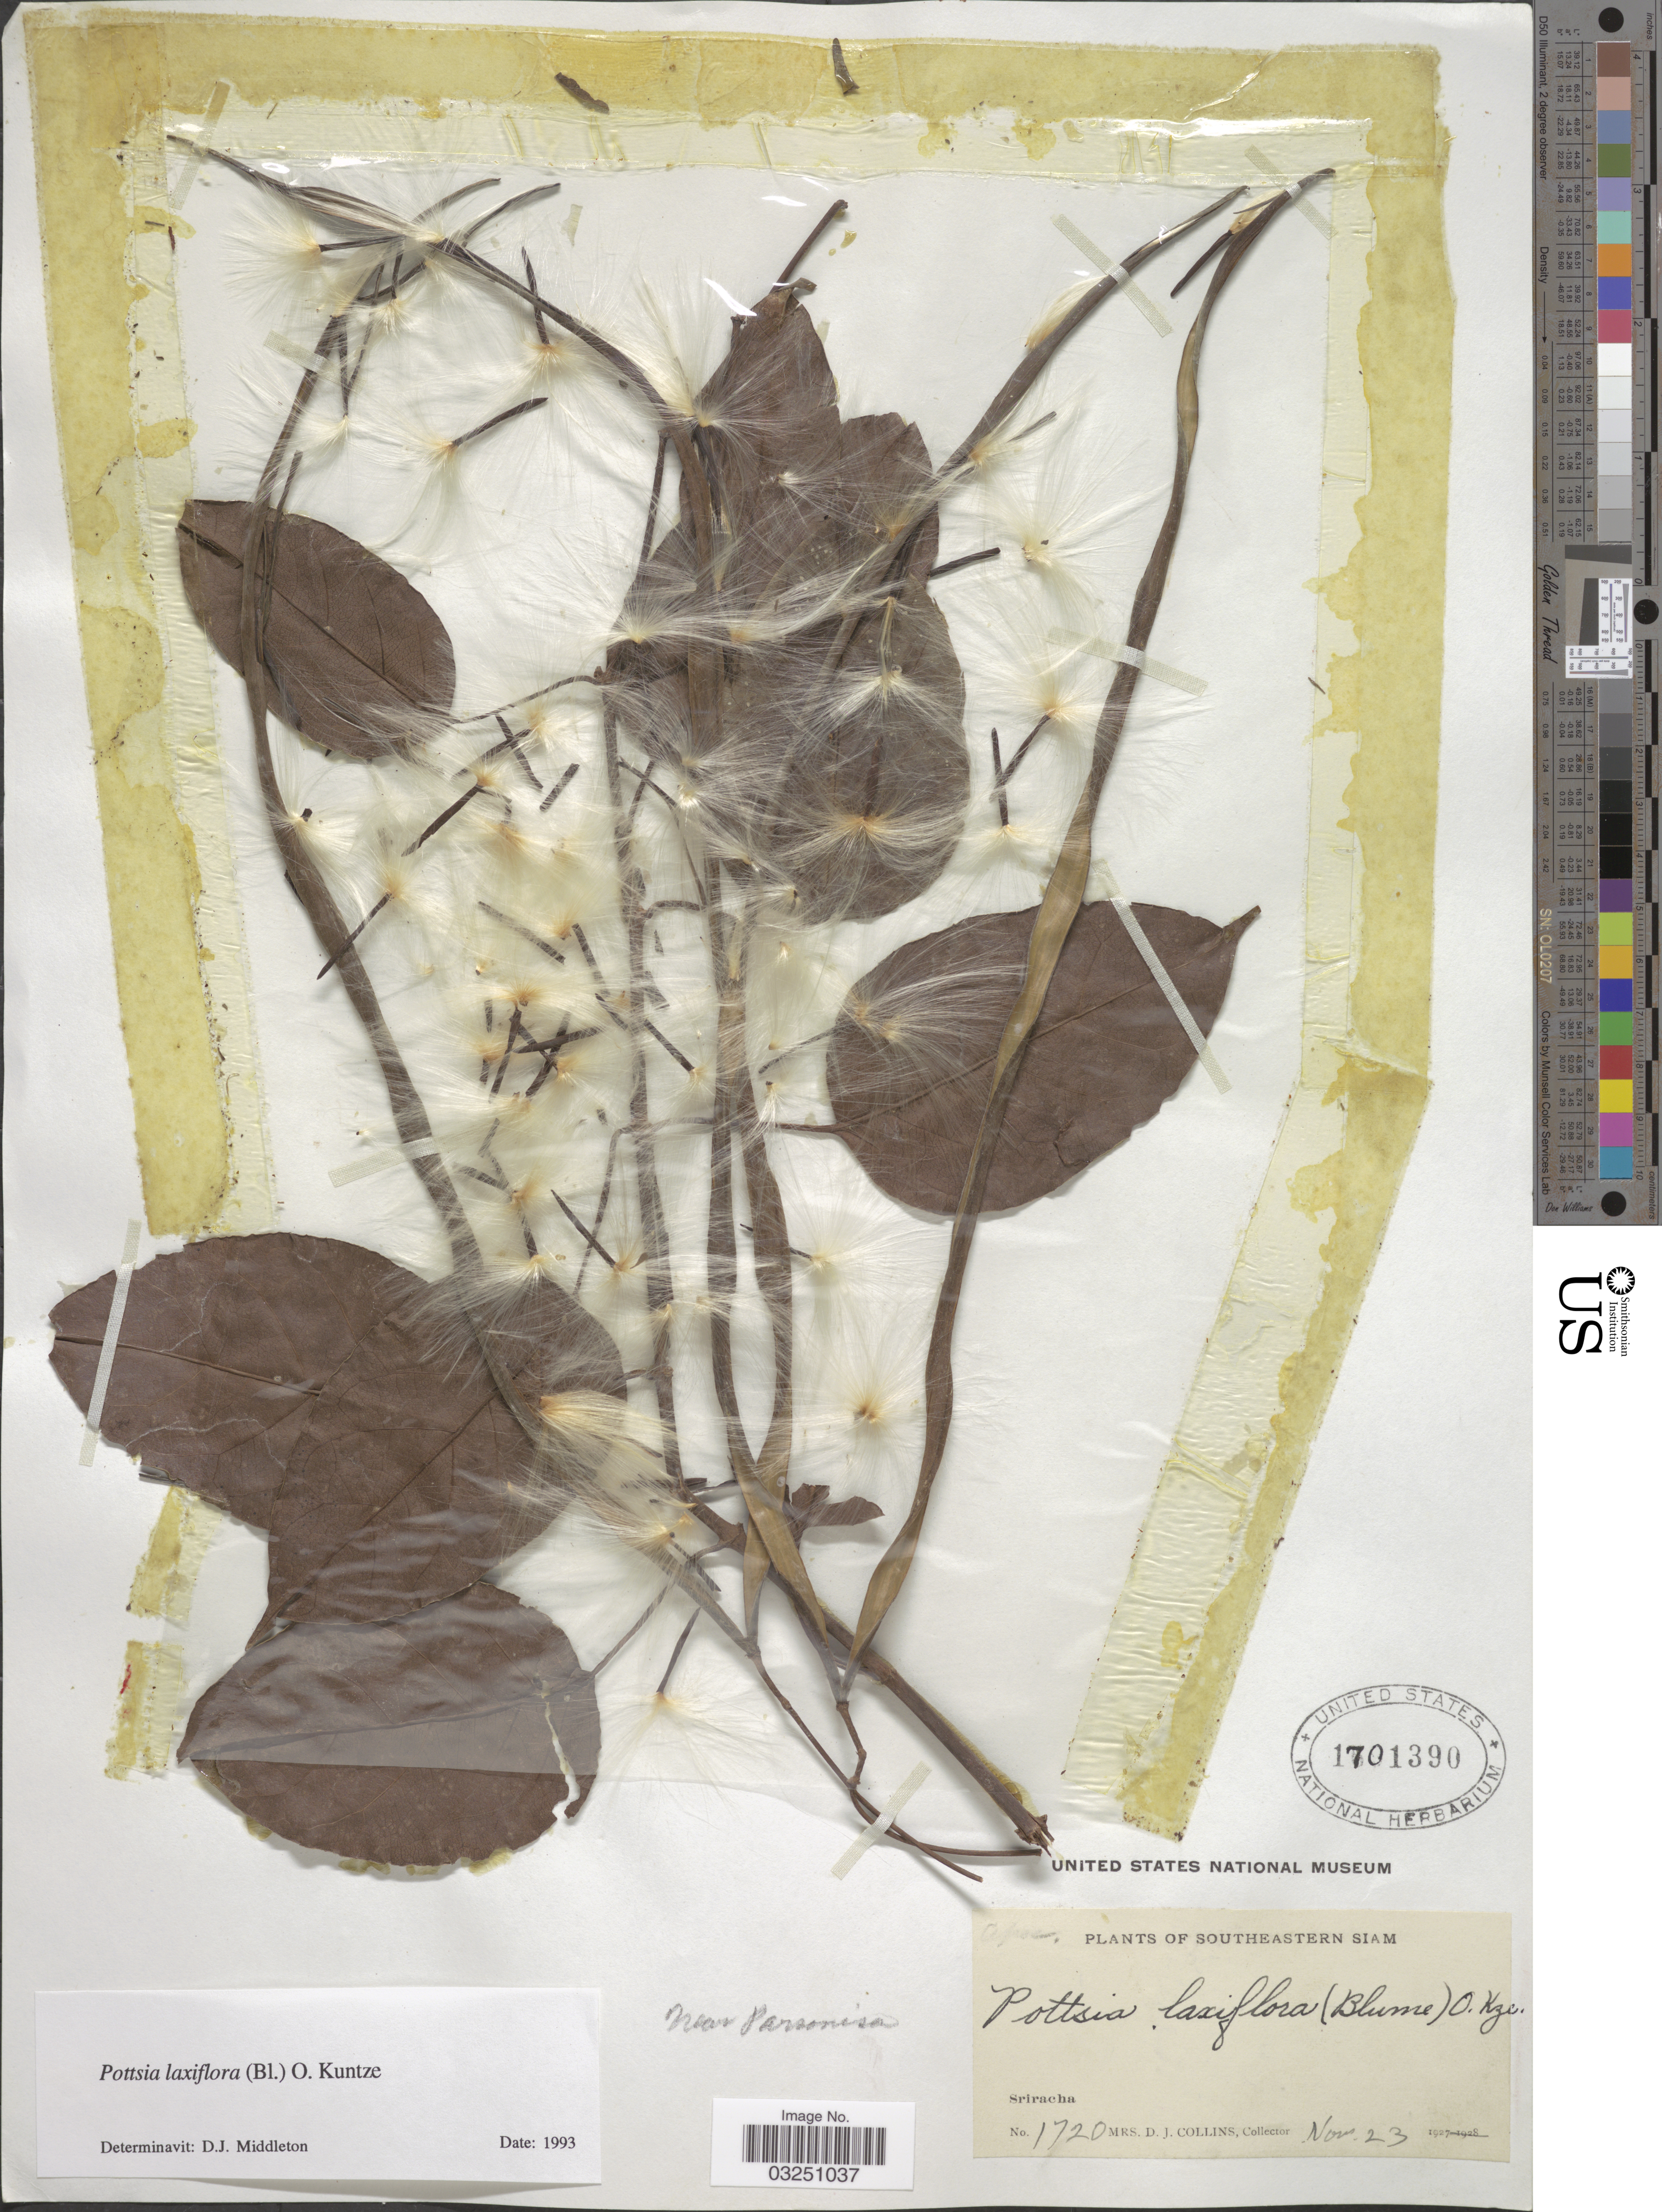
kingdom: Plantae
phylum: Tracheophyta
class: Magnoliopsida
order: Gentianales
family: Apocynaceae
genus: Pottsia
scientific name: Pottsia laxiflora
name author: (Blume) Kuntze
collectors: Mrs. D. J. Collins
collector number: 1720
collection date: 1927-11-23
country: Thailand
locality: Southeastern Siam, Sriracha. Near Parsonisa [interpreted].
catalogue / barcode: US 1701390